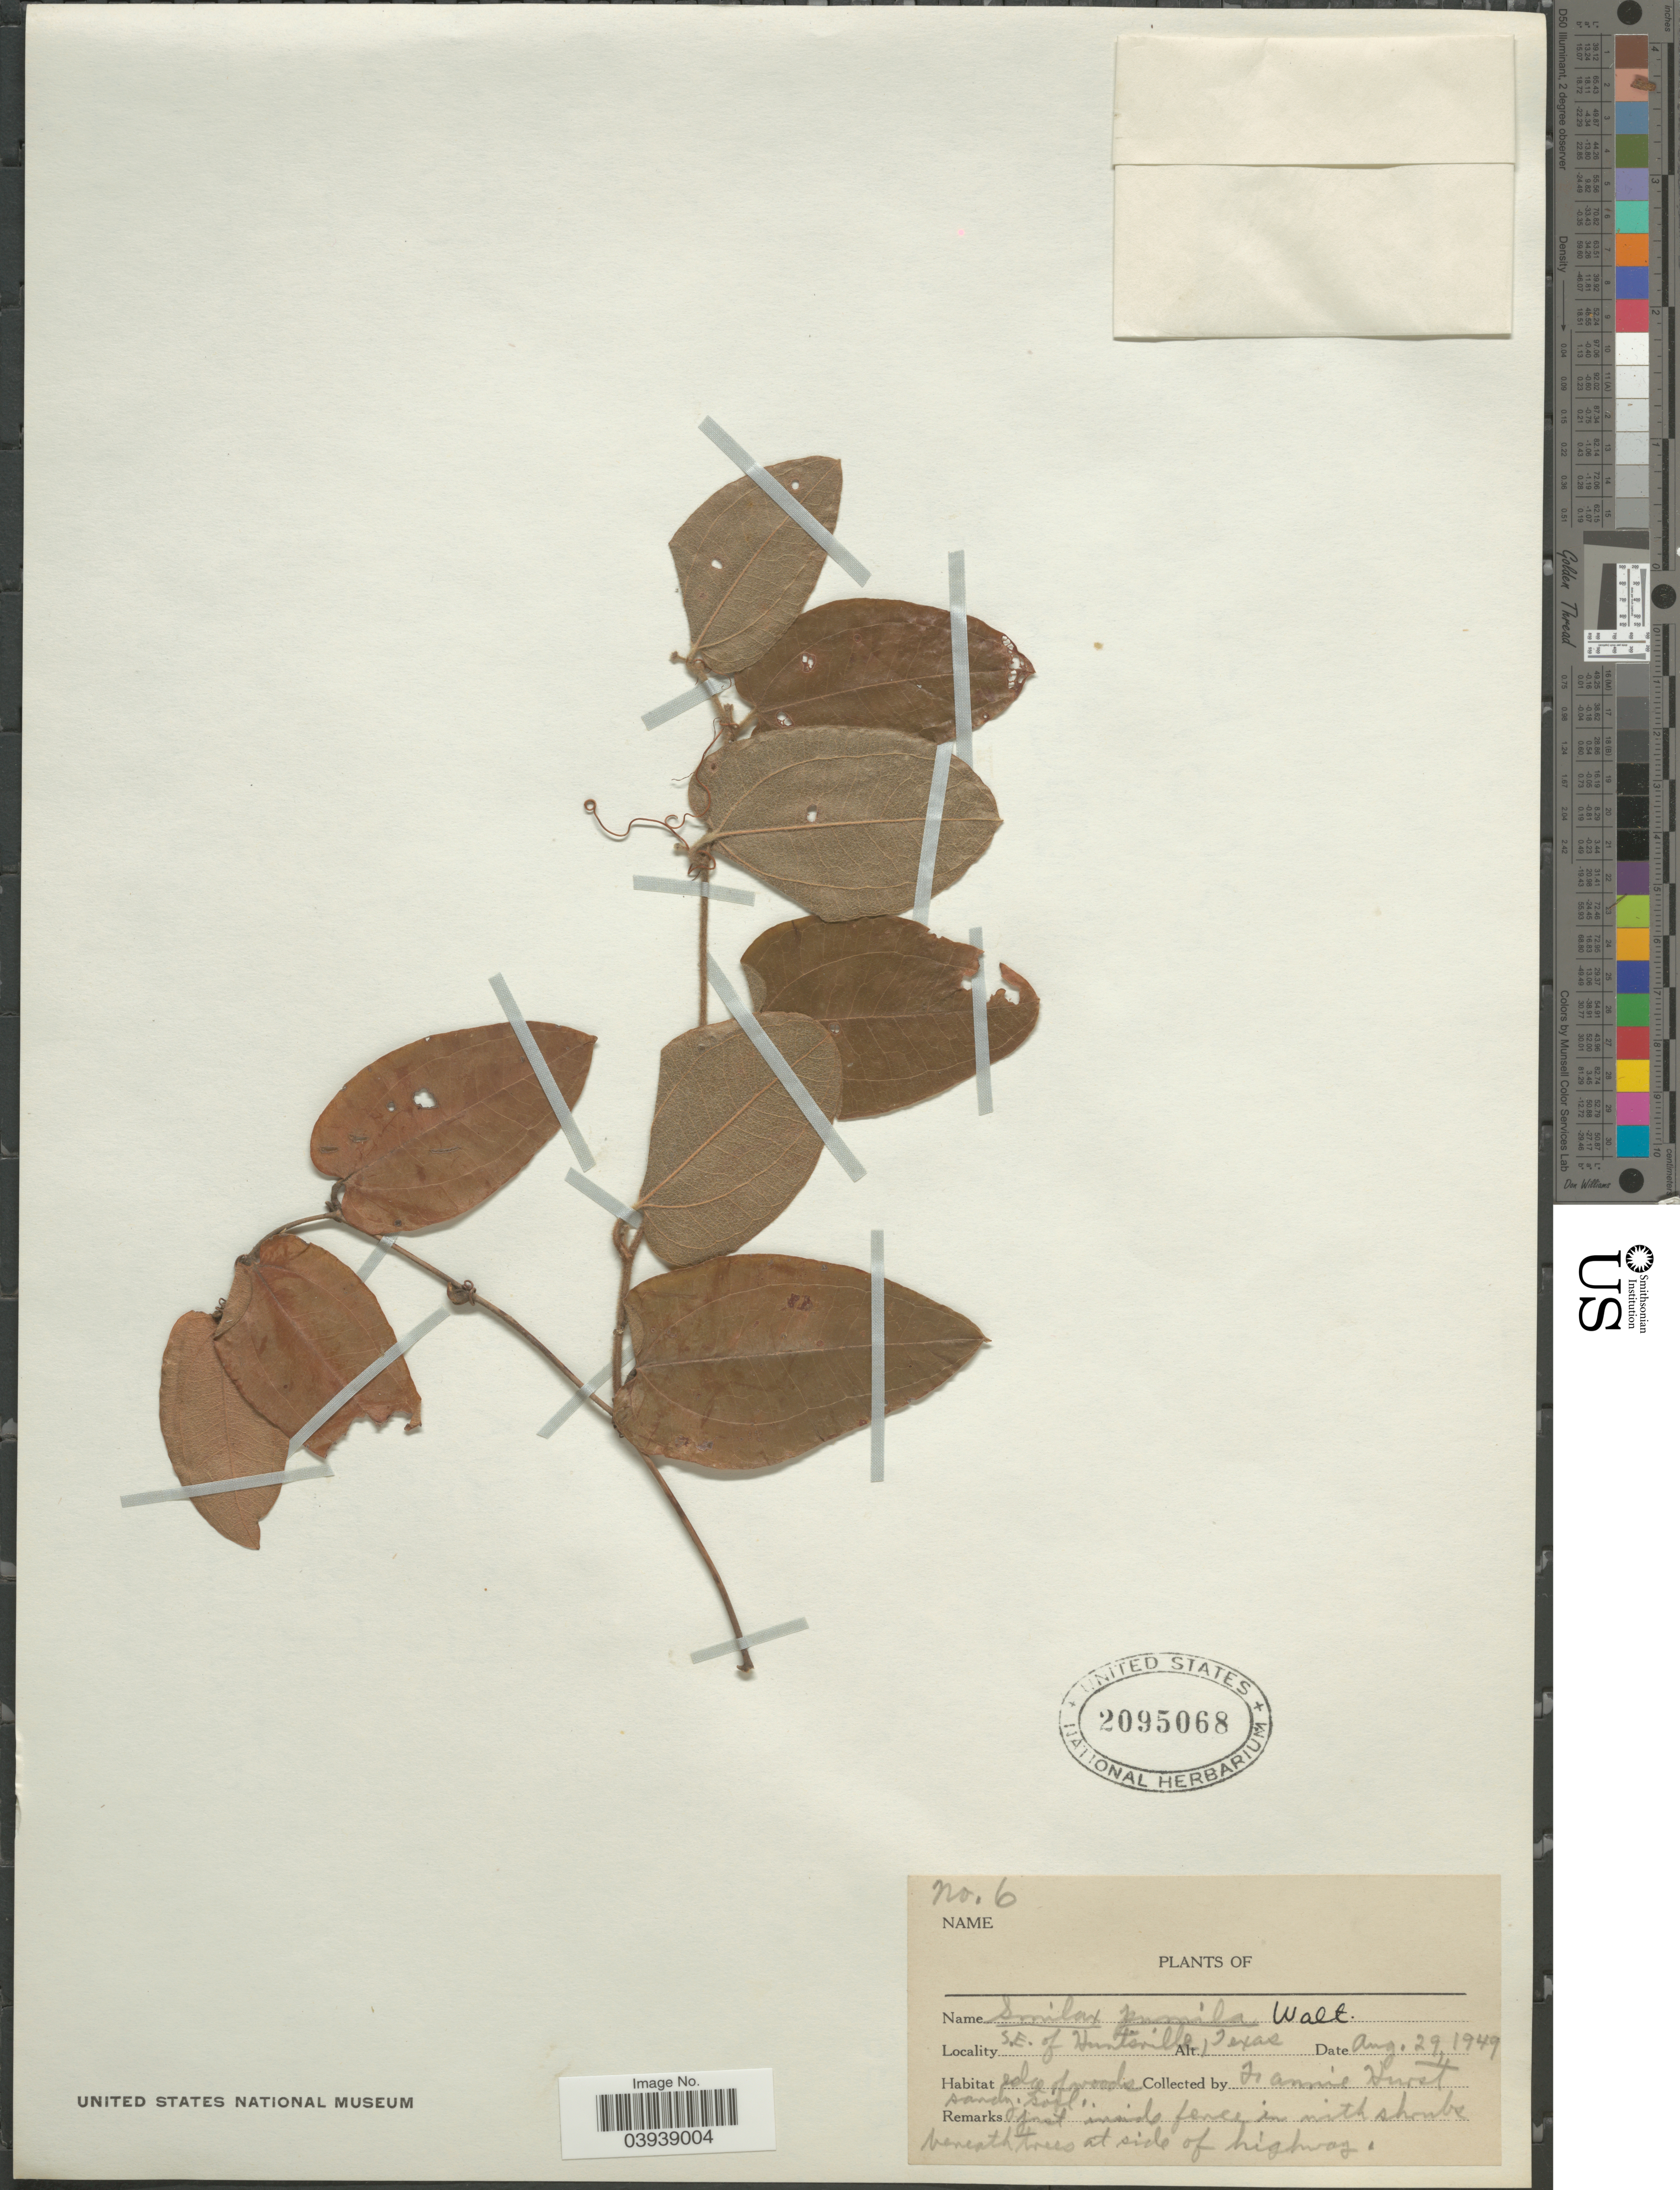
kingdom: Plantae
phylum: Tracheophyta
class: Liliopsida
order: Liliales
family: Smilacaceae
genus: Smilax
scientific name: Smilax pumila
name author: Walter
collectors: F. Hurst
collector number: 6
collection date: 1949-08-29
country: United States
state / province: Texas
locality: S.E. of Huntsville.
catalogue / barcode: US 2095068